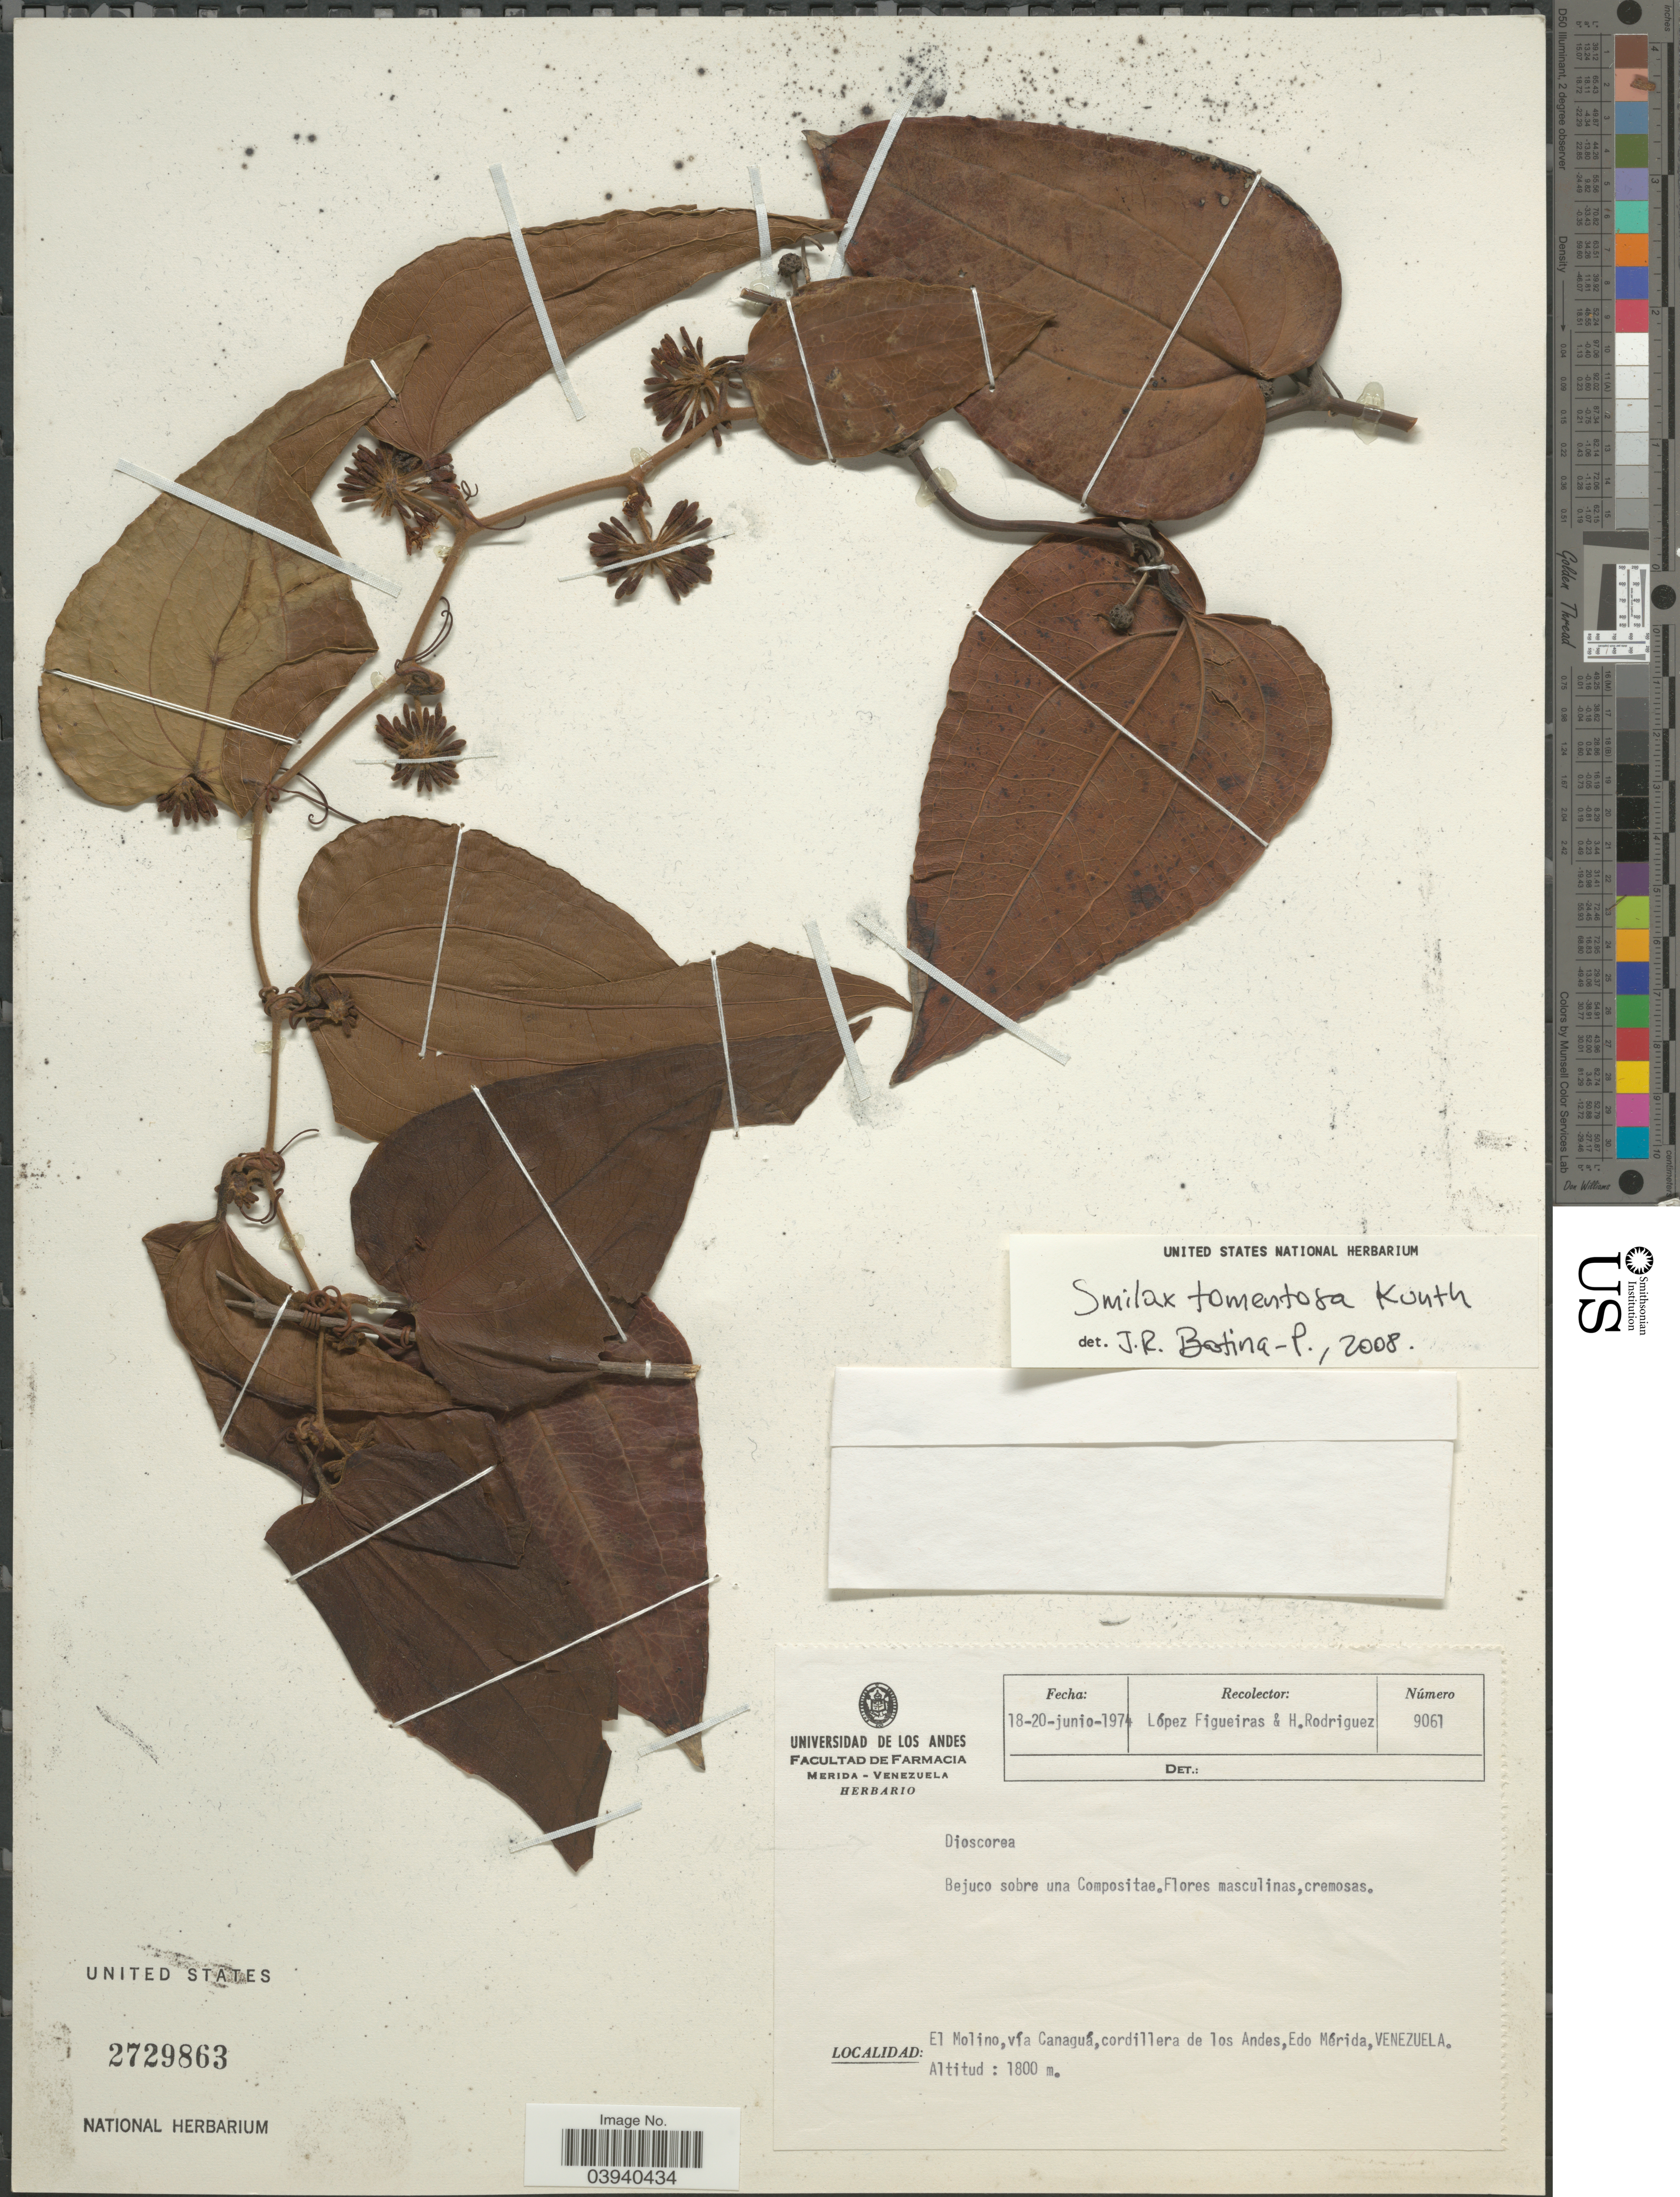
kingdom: Plantae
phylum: Tracheophyta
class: Liliopsida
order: Liliales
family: Smilacaceae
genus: Smilax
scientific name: Smilax tomentosa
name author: Kunth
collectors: M. López Figueiras & H. Rodriguez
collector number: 9061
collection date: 1974-06-18/1974-06-20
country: Venezuela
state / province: Merida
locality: El Molino, vía Canaguá, cordillera de los Andes.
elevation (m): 1800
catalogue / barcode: US 2729863